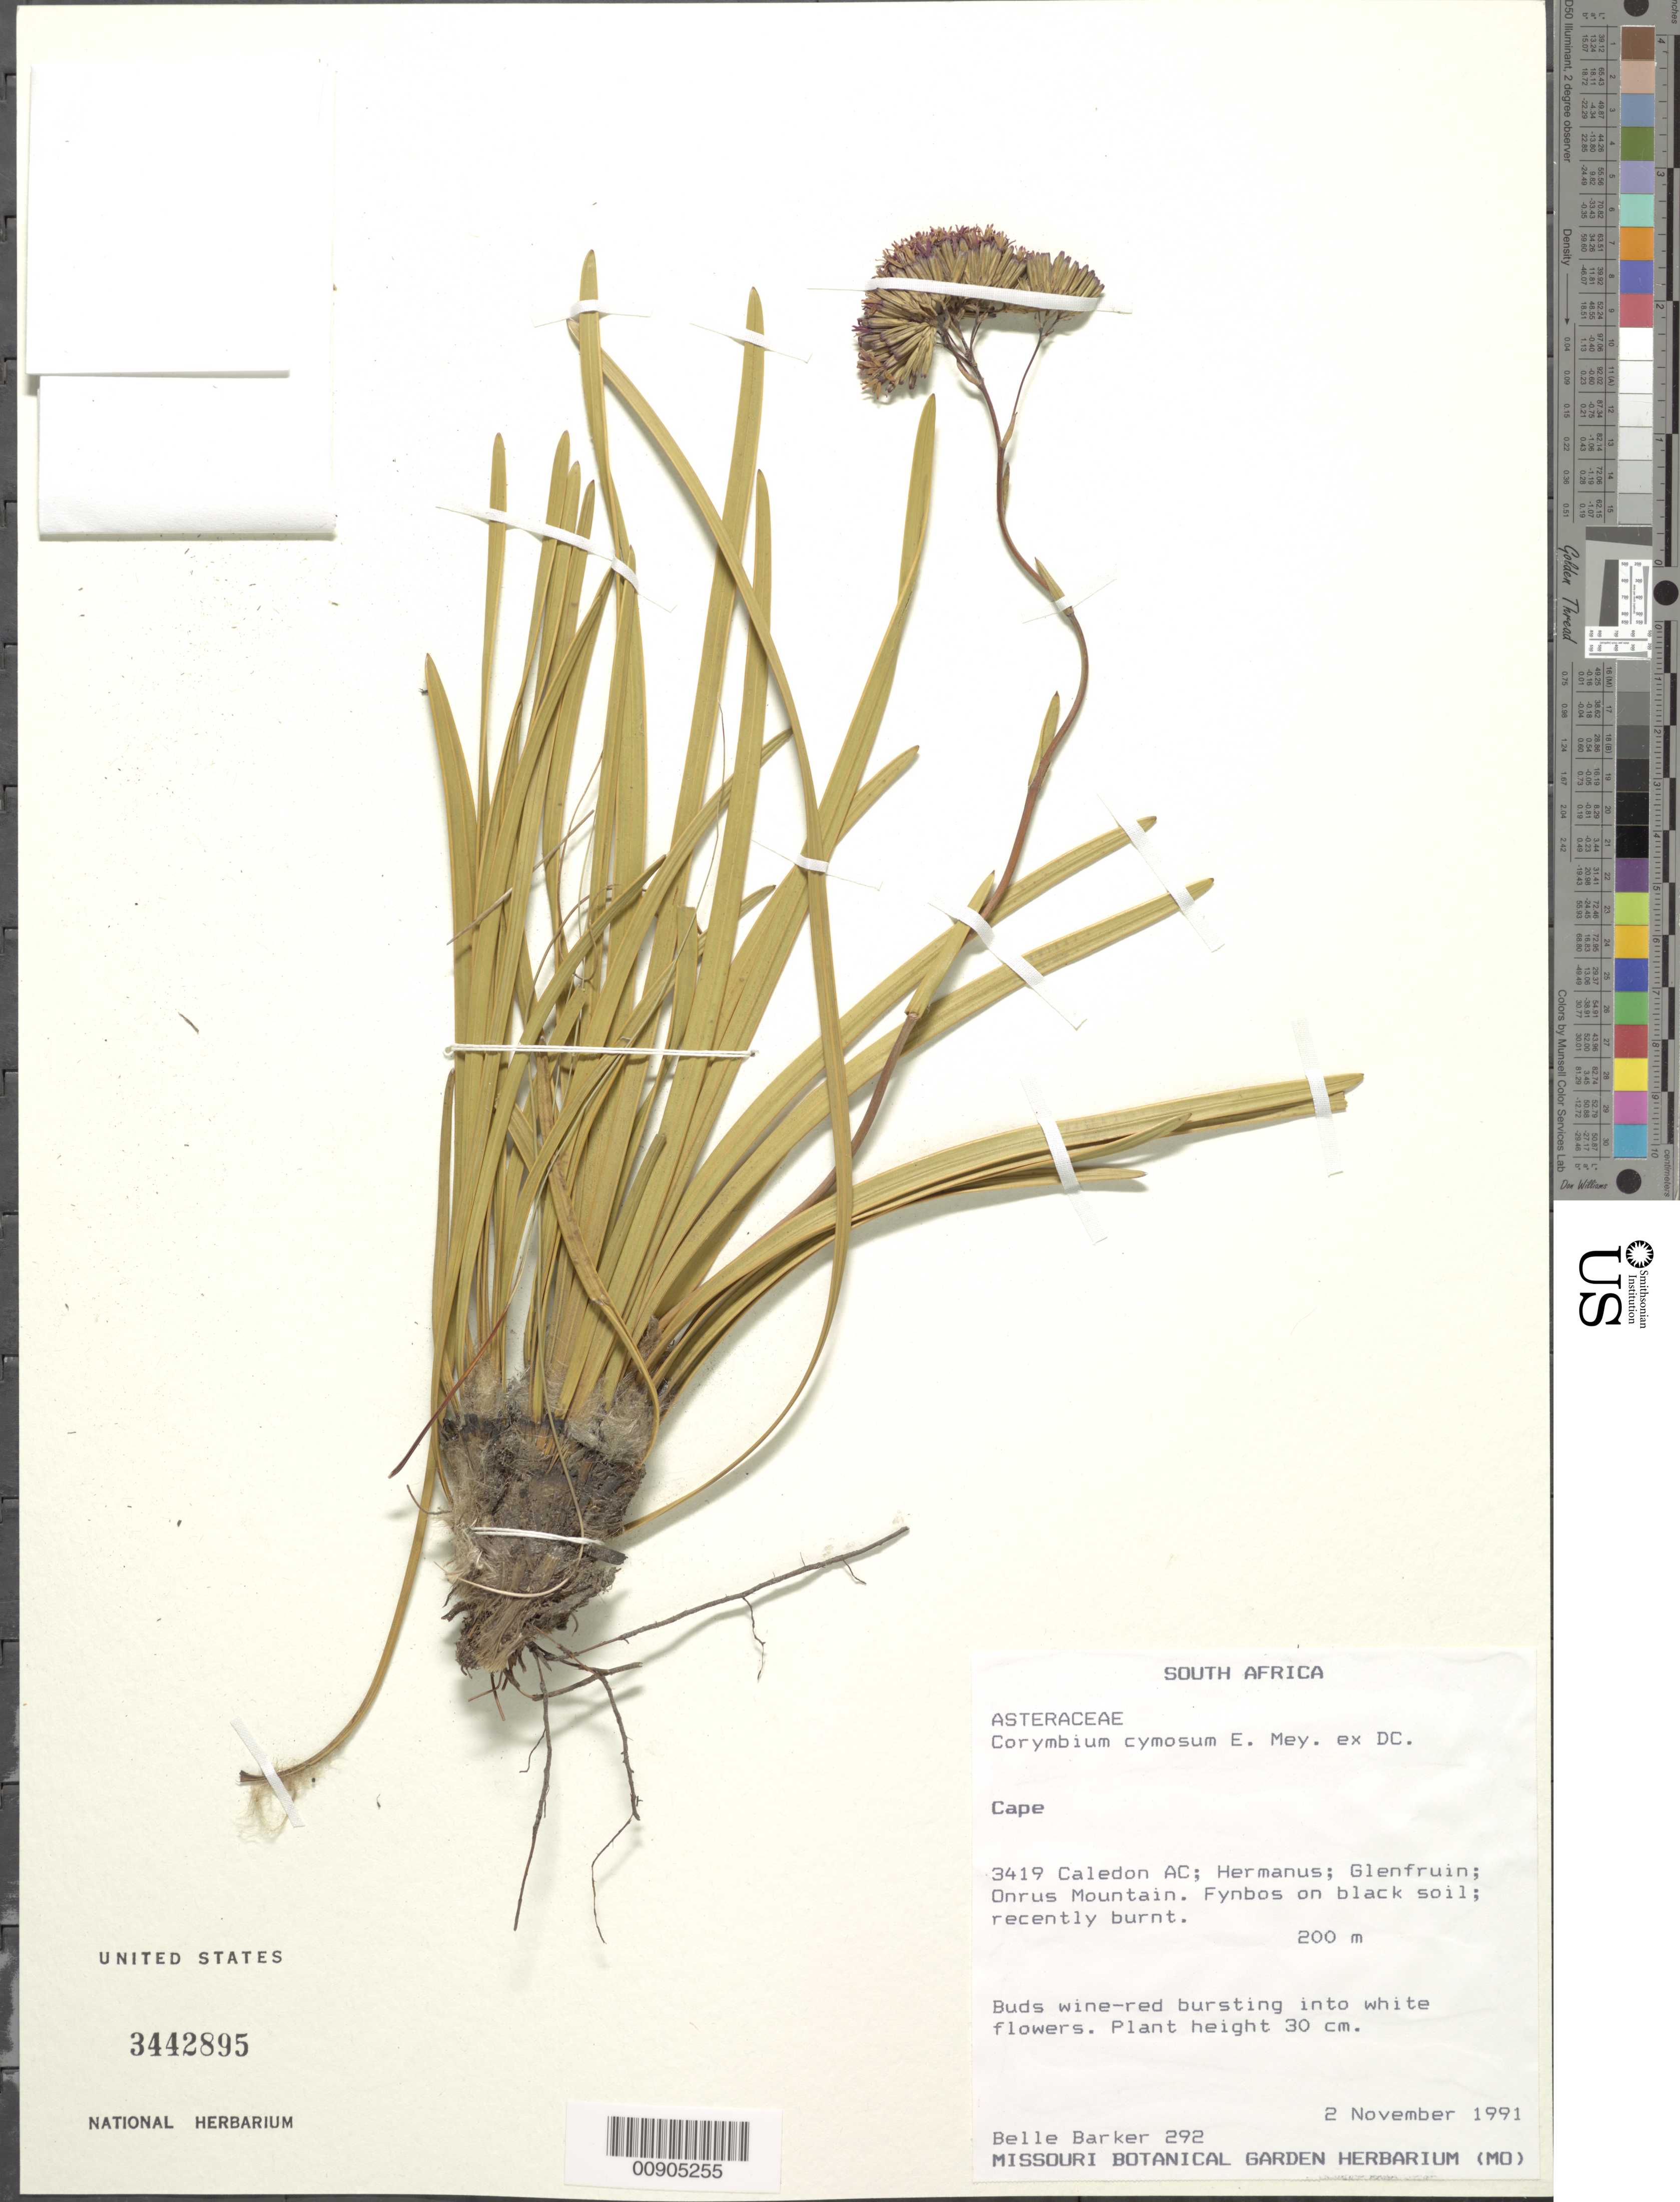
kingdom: Plantae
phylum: Tracheophyta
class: Magnoliopsida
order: Asterales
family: Asteraceae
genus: Corymbium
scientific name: Corymbium cymosum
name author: E. Mey. ex DC.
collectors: B. Barker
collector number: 292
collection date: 1991-11-02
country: South Africa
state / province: Western Cape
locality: Cape Province, 3419 Caledon AC, Hermanus, Glenfruin, Onrus Mountain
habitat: Fynbos on black soil, recently burned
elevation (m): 200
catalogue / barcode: US 3442895